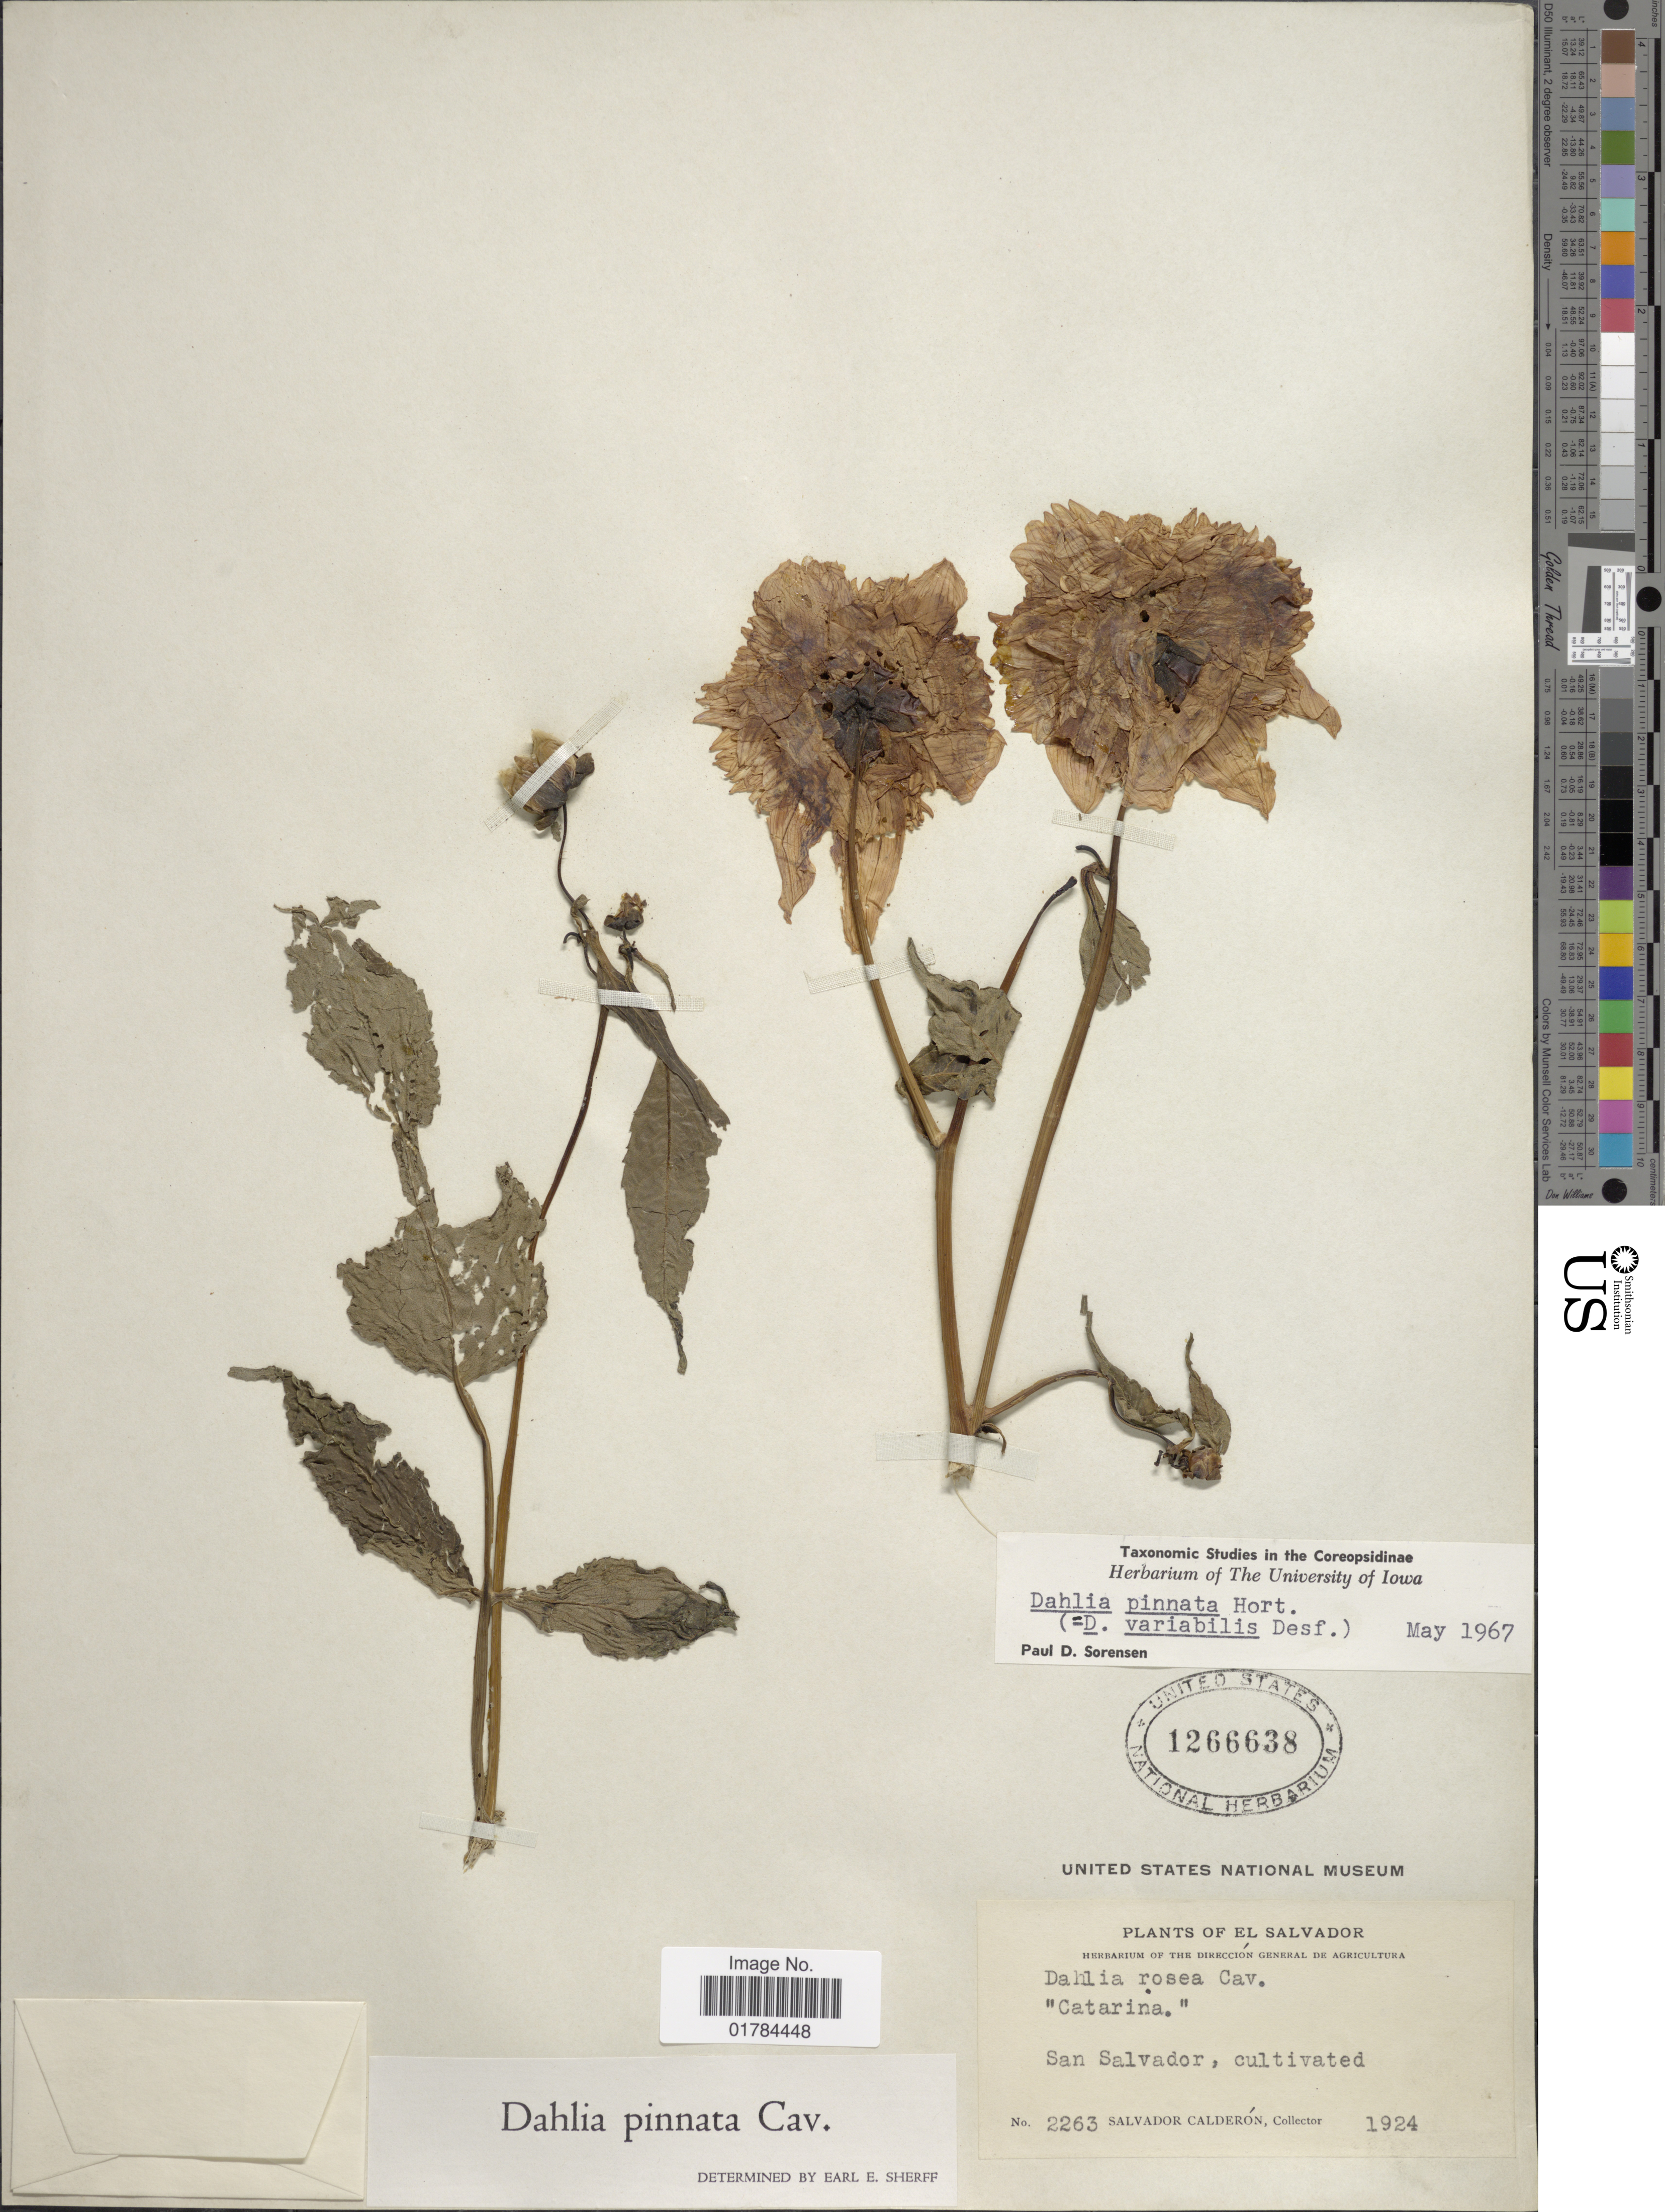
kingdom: Plantae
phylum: Tracheophyta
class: Magnoliopsida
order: Asterales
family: Asteraceae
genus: Dahlia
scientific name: Dahlia pinnata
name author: Cav.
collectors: S. Calderón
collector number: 2263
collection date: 1924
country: El Salvador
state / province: San Salvador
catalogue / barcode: US 1266638